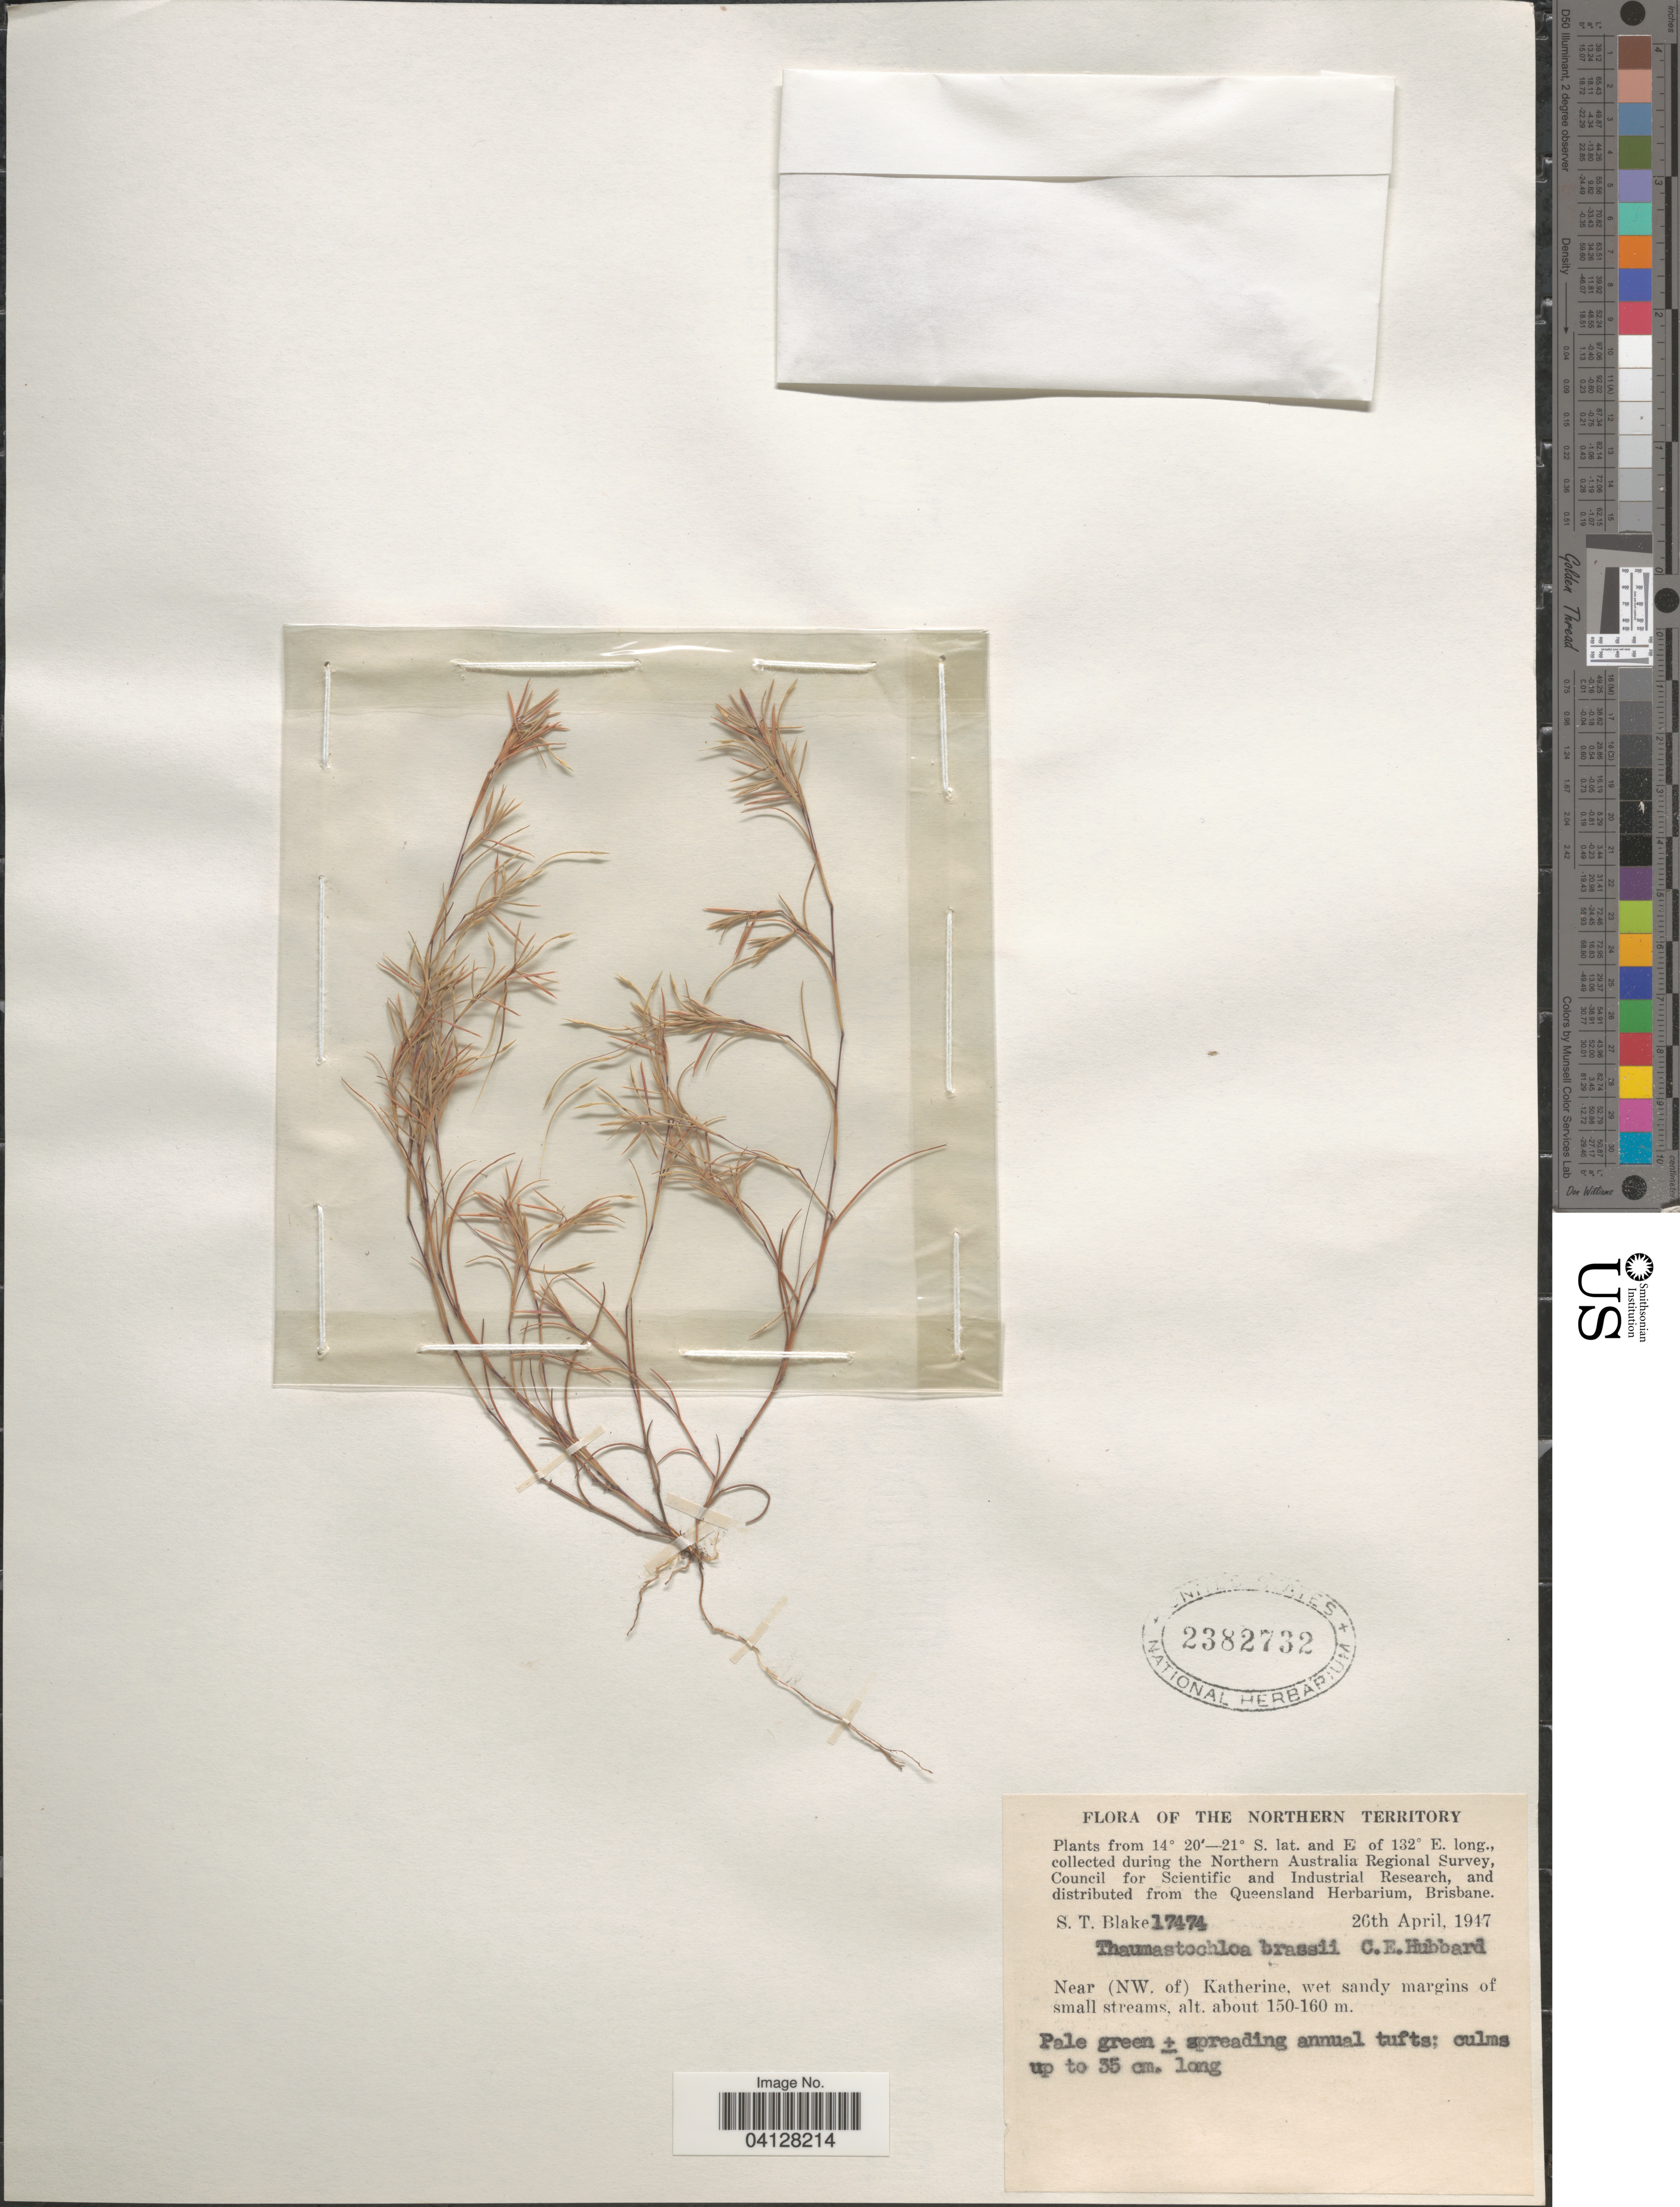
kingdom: Plantae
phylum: Tracheophyta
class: Liliopsida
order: Poales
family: Poaceae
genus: Thaumastochloa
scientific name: Thaumastochloa brassii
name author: C.E. Hubb.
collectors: S. T. Blake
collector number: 17474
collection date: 1947-04-26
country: Australia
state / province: Northern Territory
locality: Northern Australia Regional Survey. Near (NW. of) Katherine.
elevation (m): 150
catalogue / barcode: US 2382732